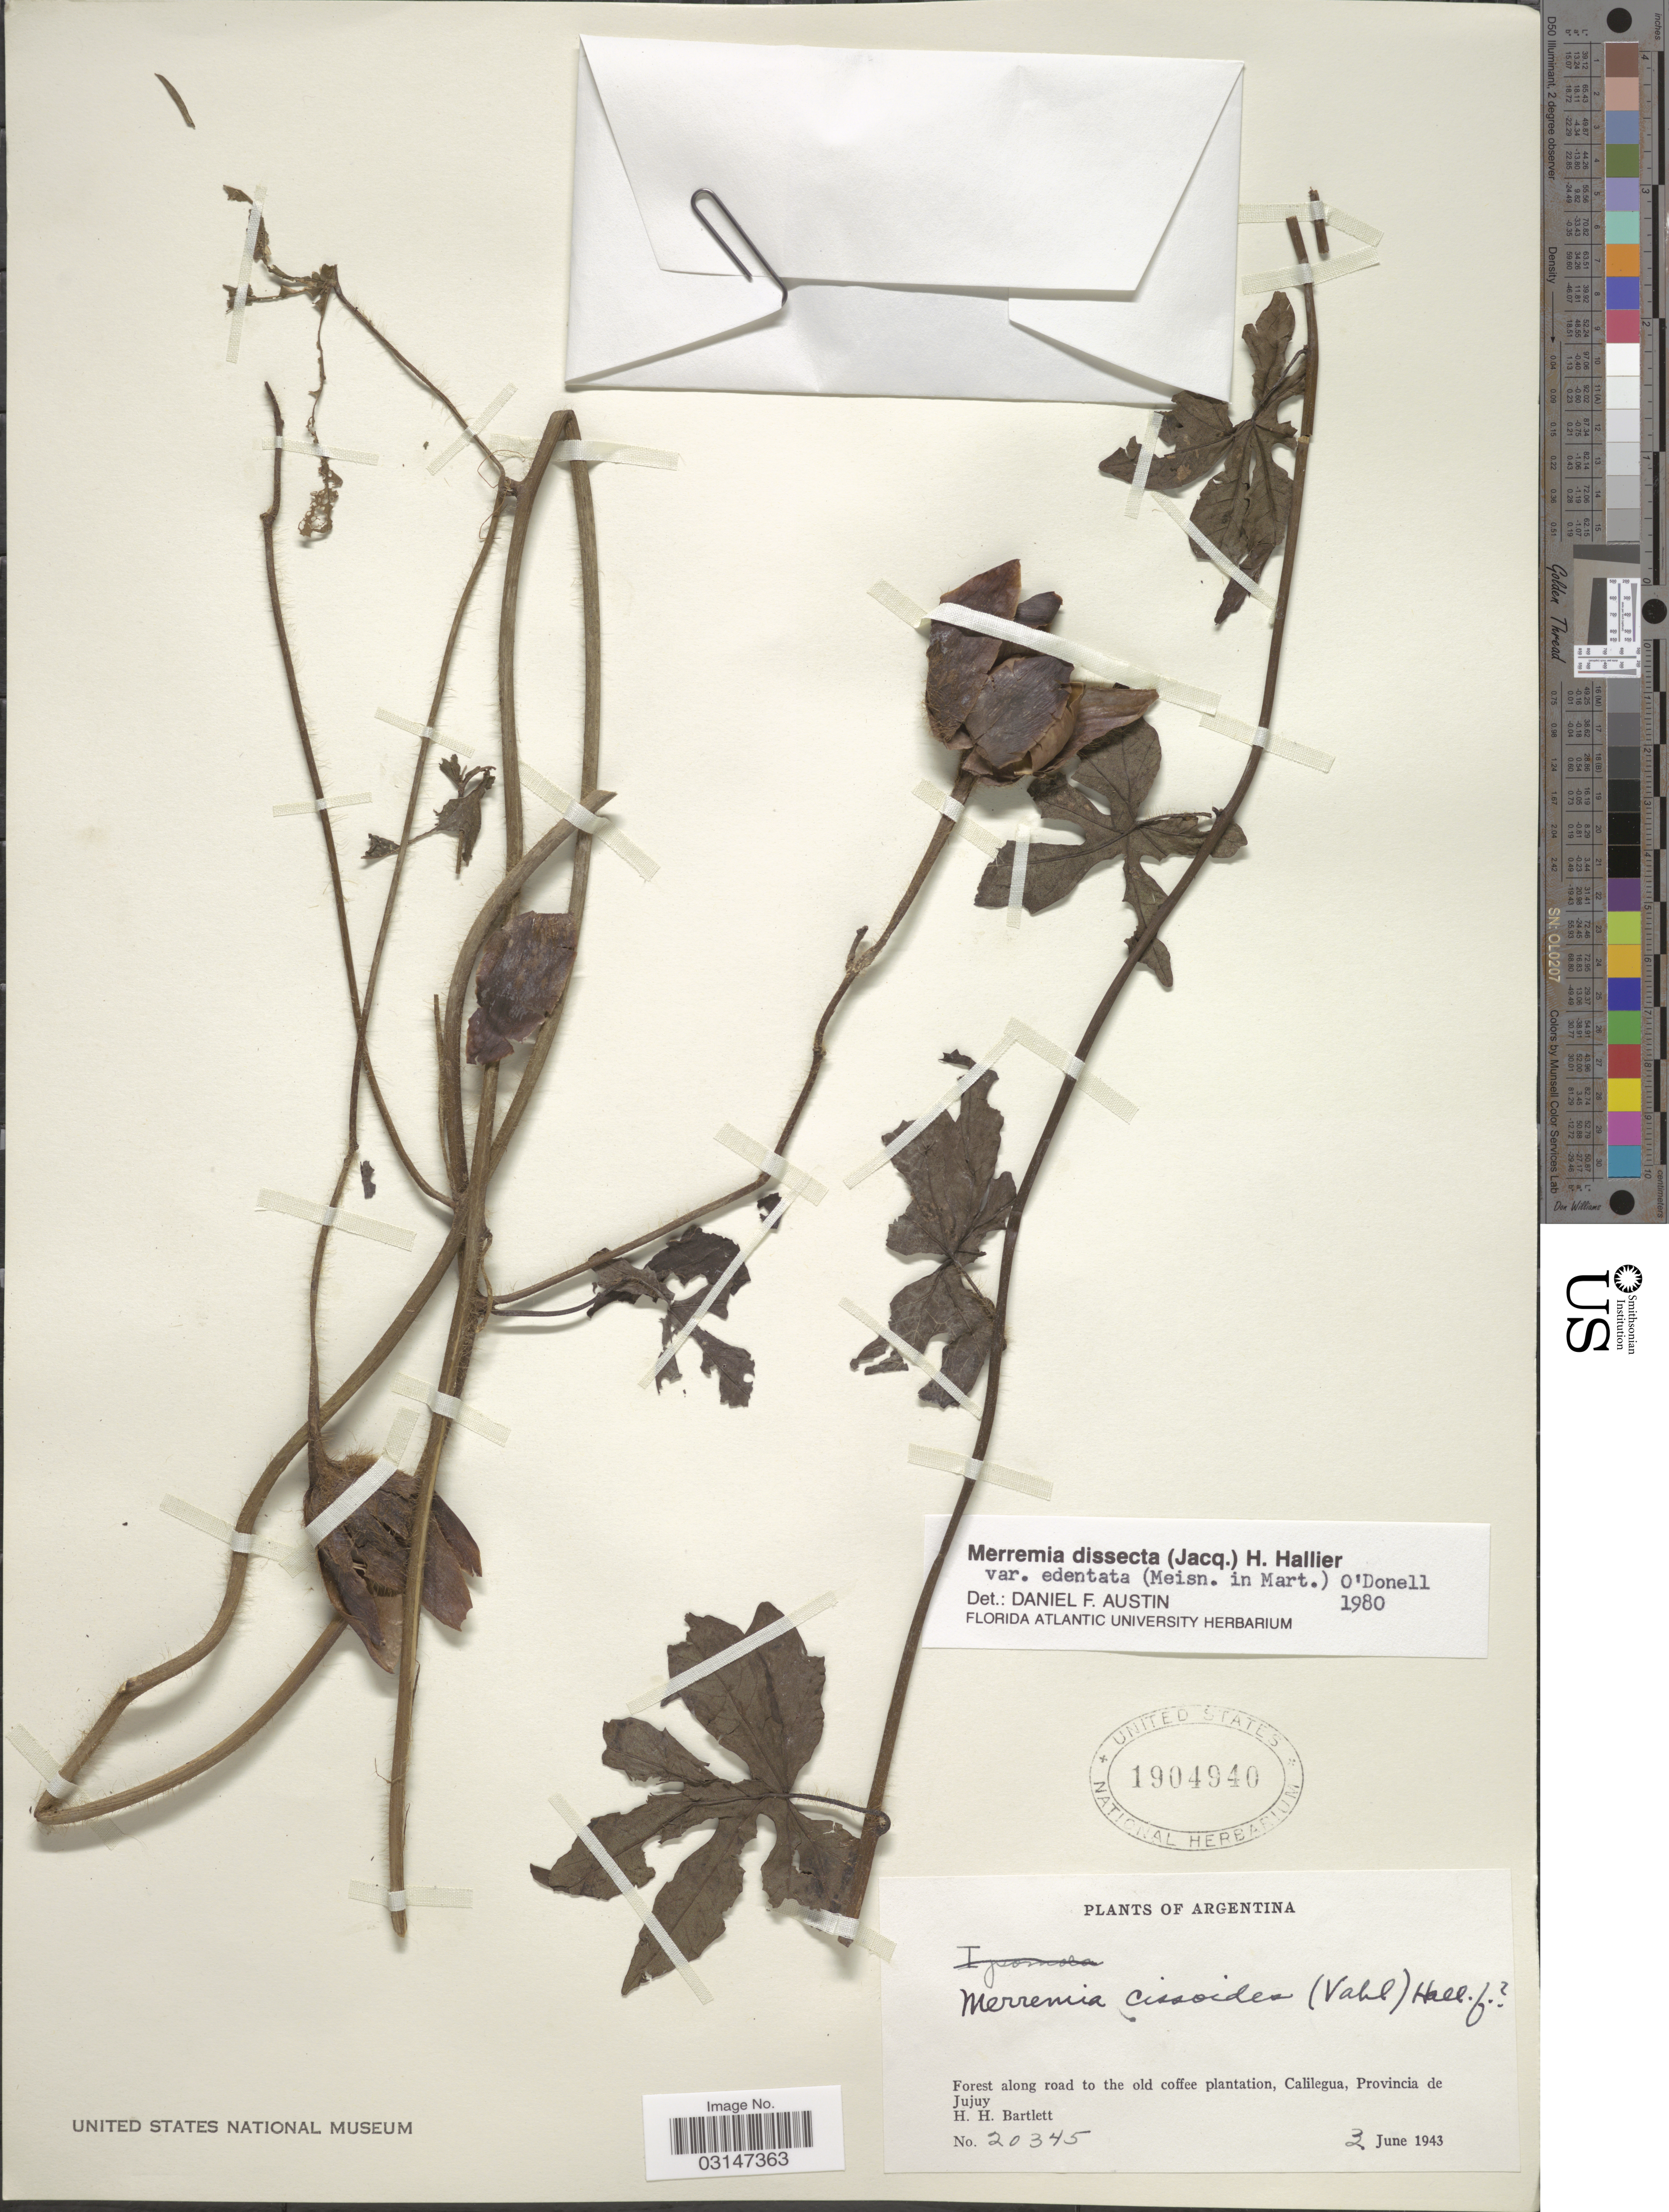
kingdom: Plantae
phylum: Tracheophyta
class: Magnoliopsida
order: Solanales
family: Convolvulaceae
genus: Distimake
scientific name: Distimake dissectus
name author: (Jacq.) A. R. Simões & Staples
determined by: Strong, Mark T., (BOT), Smithsonian Institution - National Museum of Natural History (UNITED STATES)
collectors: H. H. Bartlett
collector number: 20345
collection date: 1943-06-03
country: Argentina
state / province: Jujuy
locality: Forest along road to the old coffee plantation, Calilegua.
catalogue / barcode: US 1904940